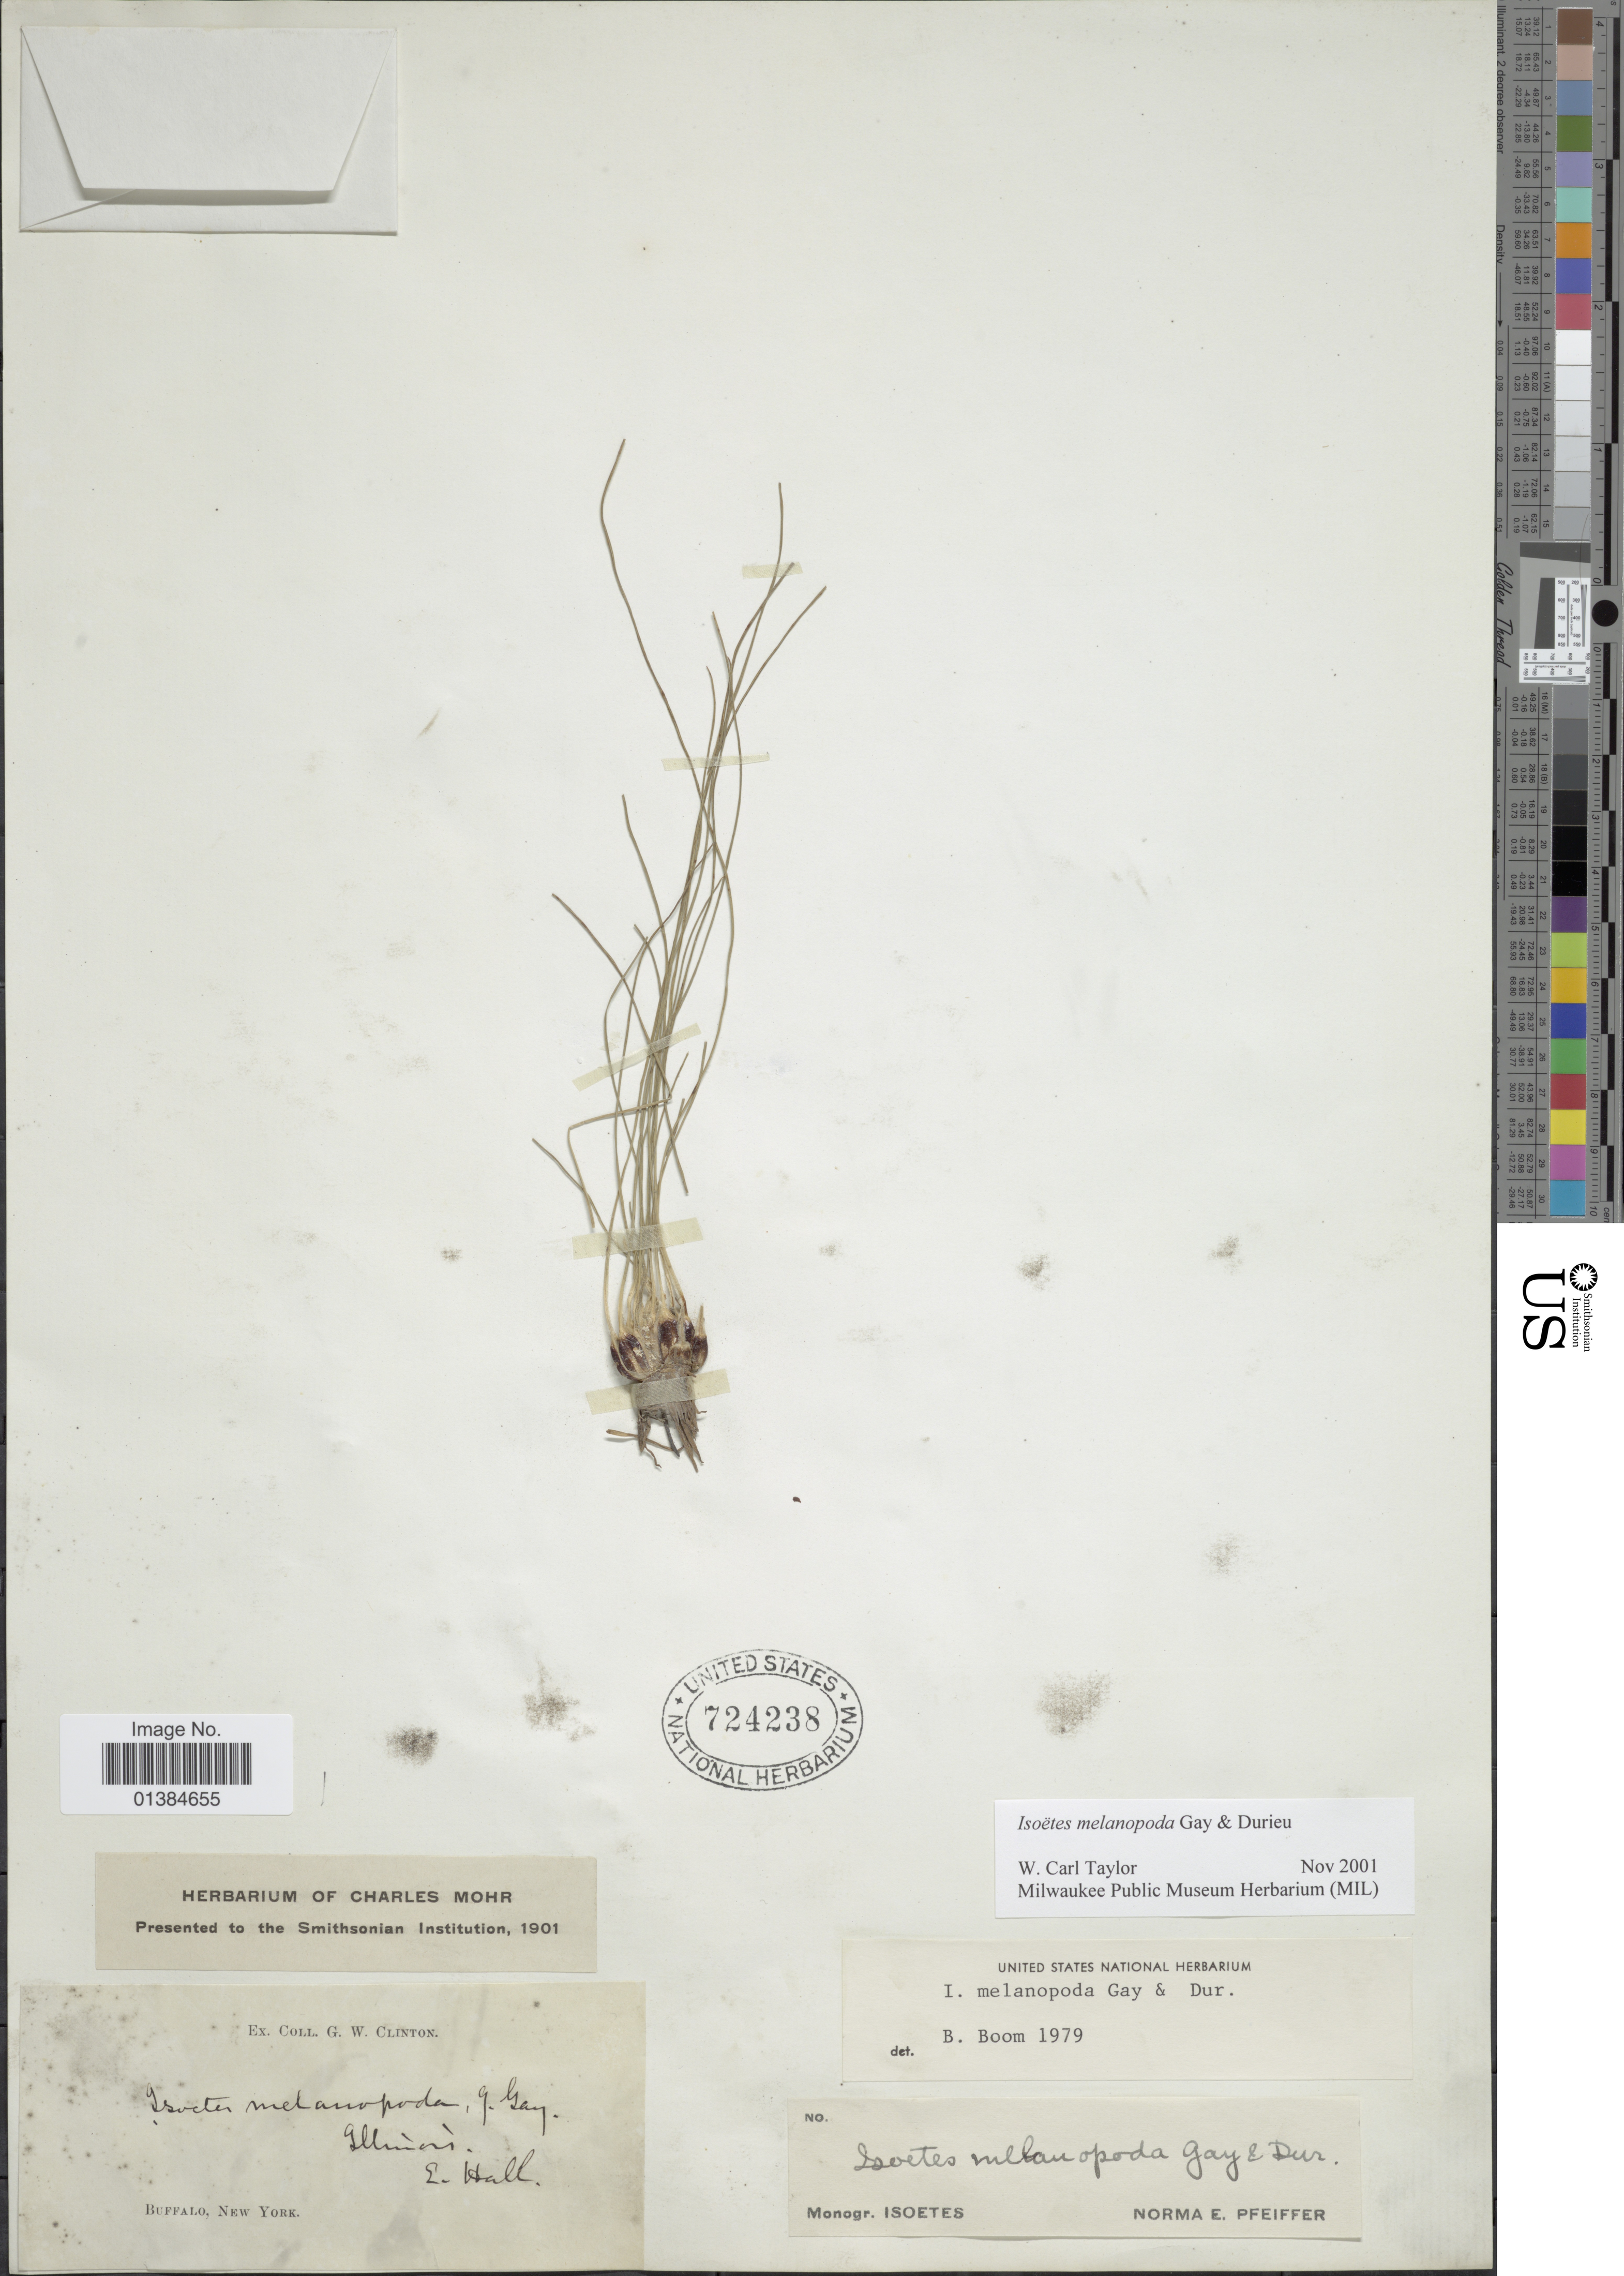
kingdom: Plantae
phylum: Tracheophyta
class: Lycopodiopsida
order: Isoetales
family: Isoetaceae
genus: Isoetes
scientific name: Isoetes melanopoda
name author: J. Gay & Durieu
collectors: E. Hall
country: United States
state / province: New York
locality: Buffalo.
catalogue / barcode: US 724238